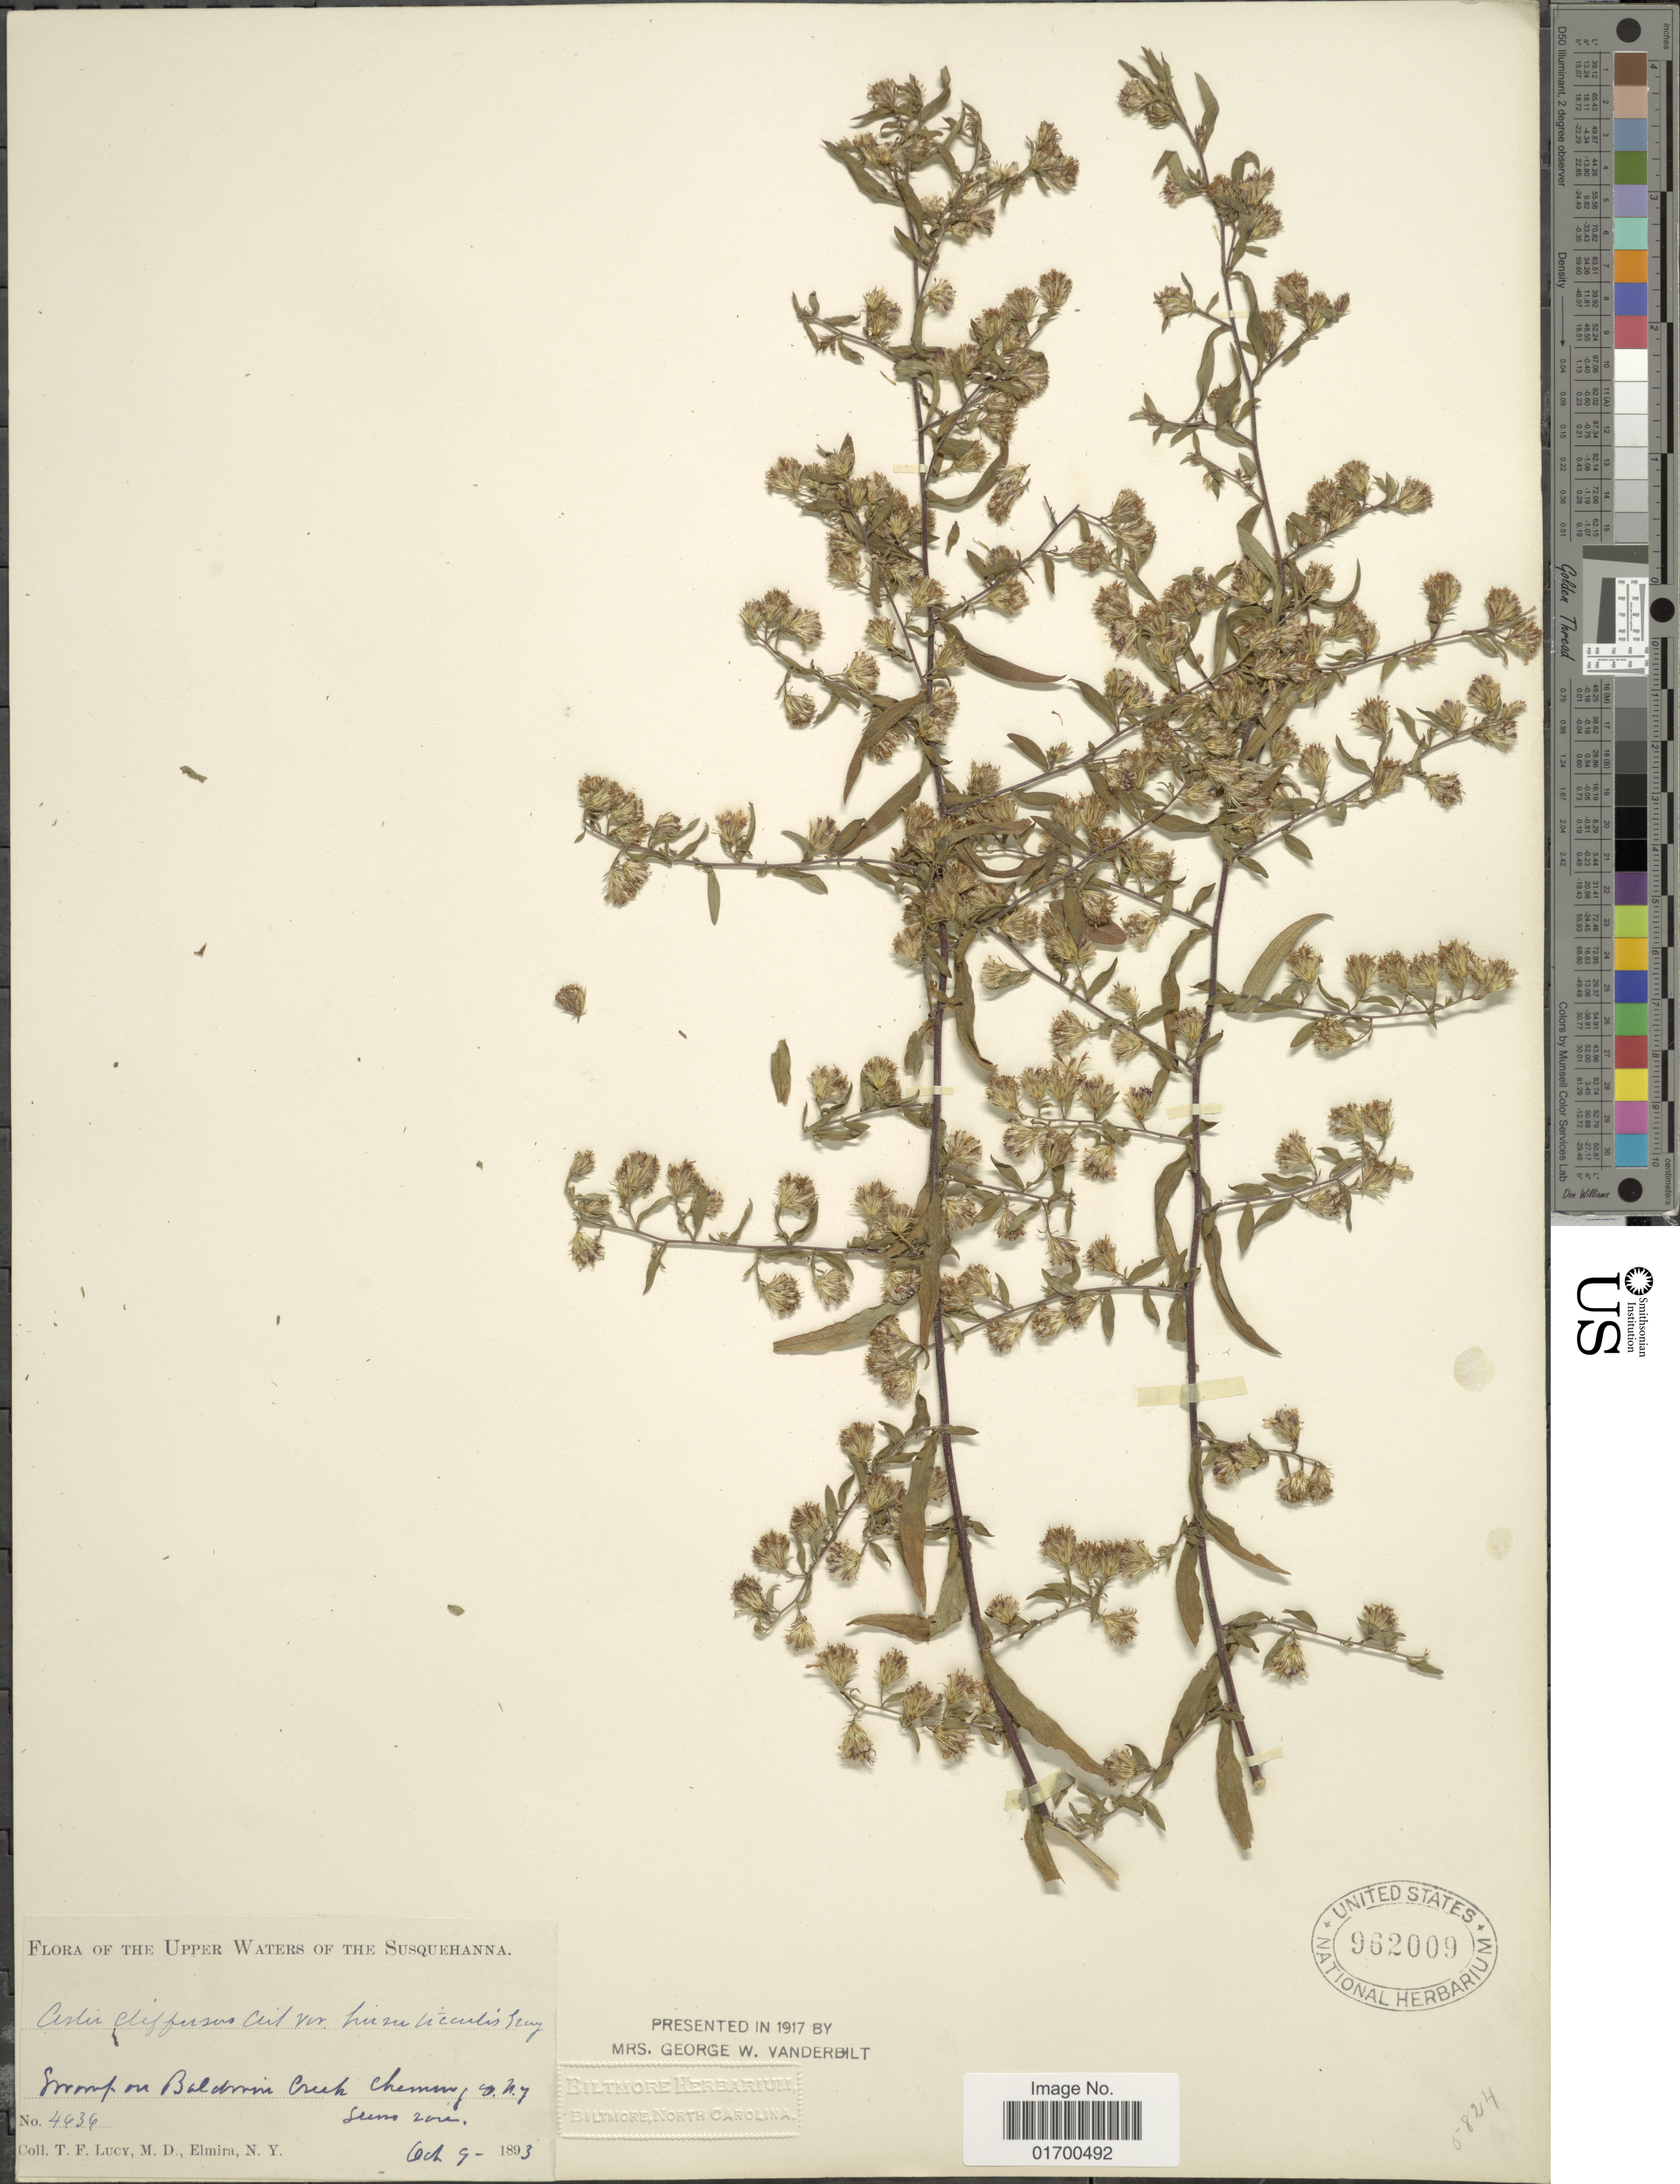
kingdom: Plantae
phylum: Tracheophyta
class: Magnoliopsida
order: Asterales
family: Asteraceae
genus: Symphyotrichum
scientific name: Symphyotrichum lateriflorum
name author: (L.) Á. Löve & D. Löve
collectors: T. Lucy & M. Elmira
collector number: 4434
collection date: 1893-10-09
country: United States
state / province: New York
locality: The Upper Waters of the Susquehanna, Swamp on Baldmin Creek, Chemung Co.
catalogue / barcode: US 962009